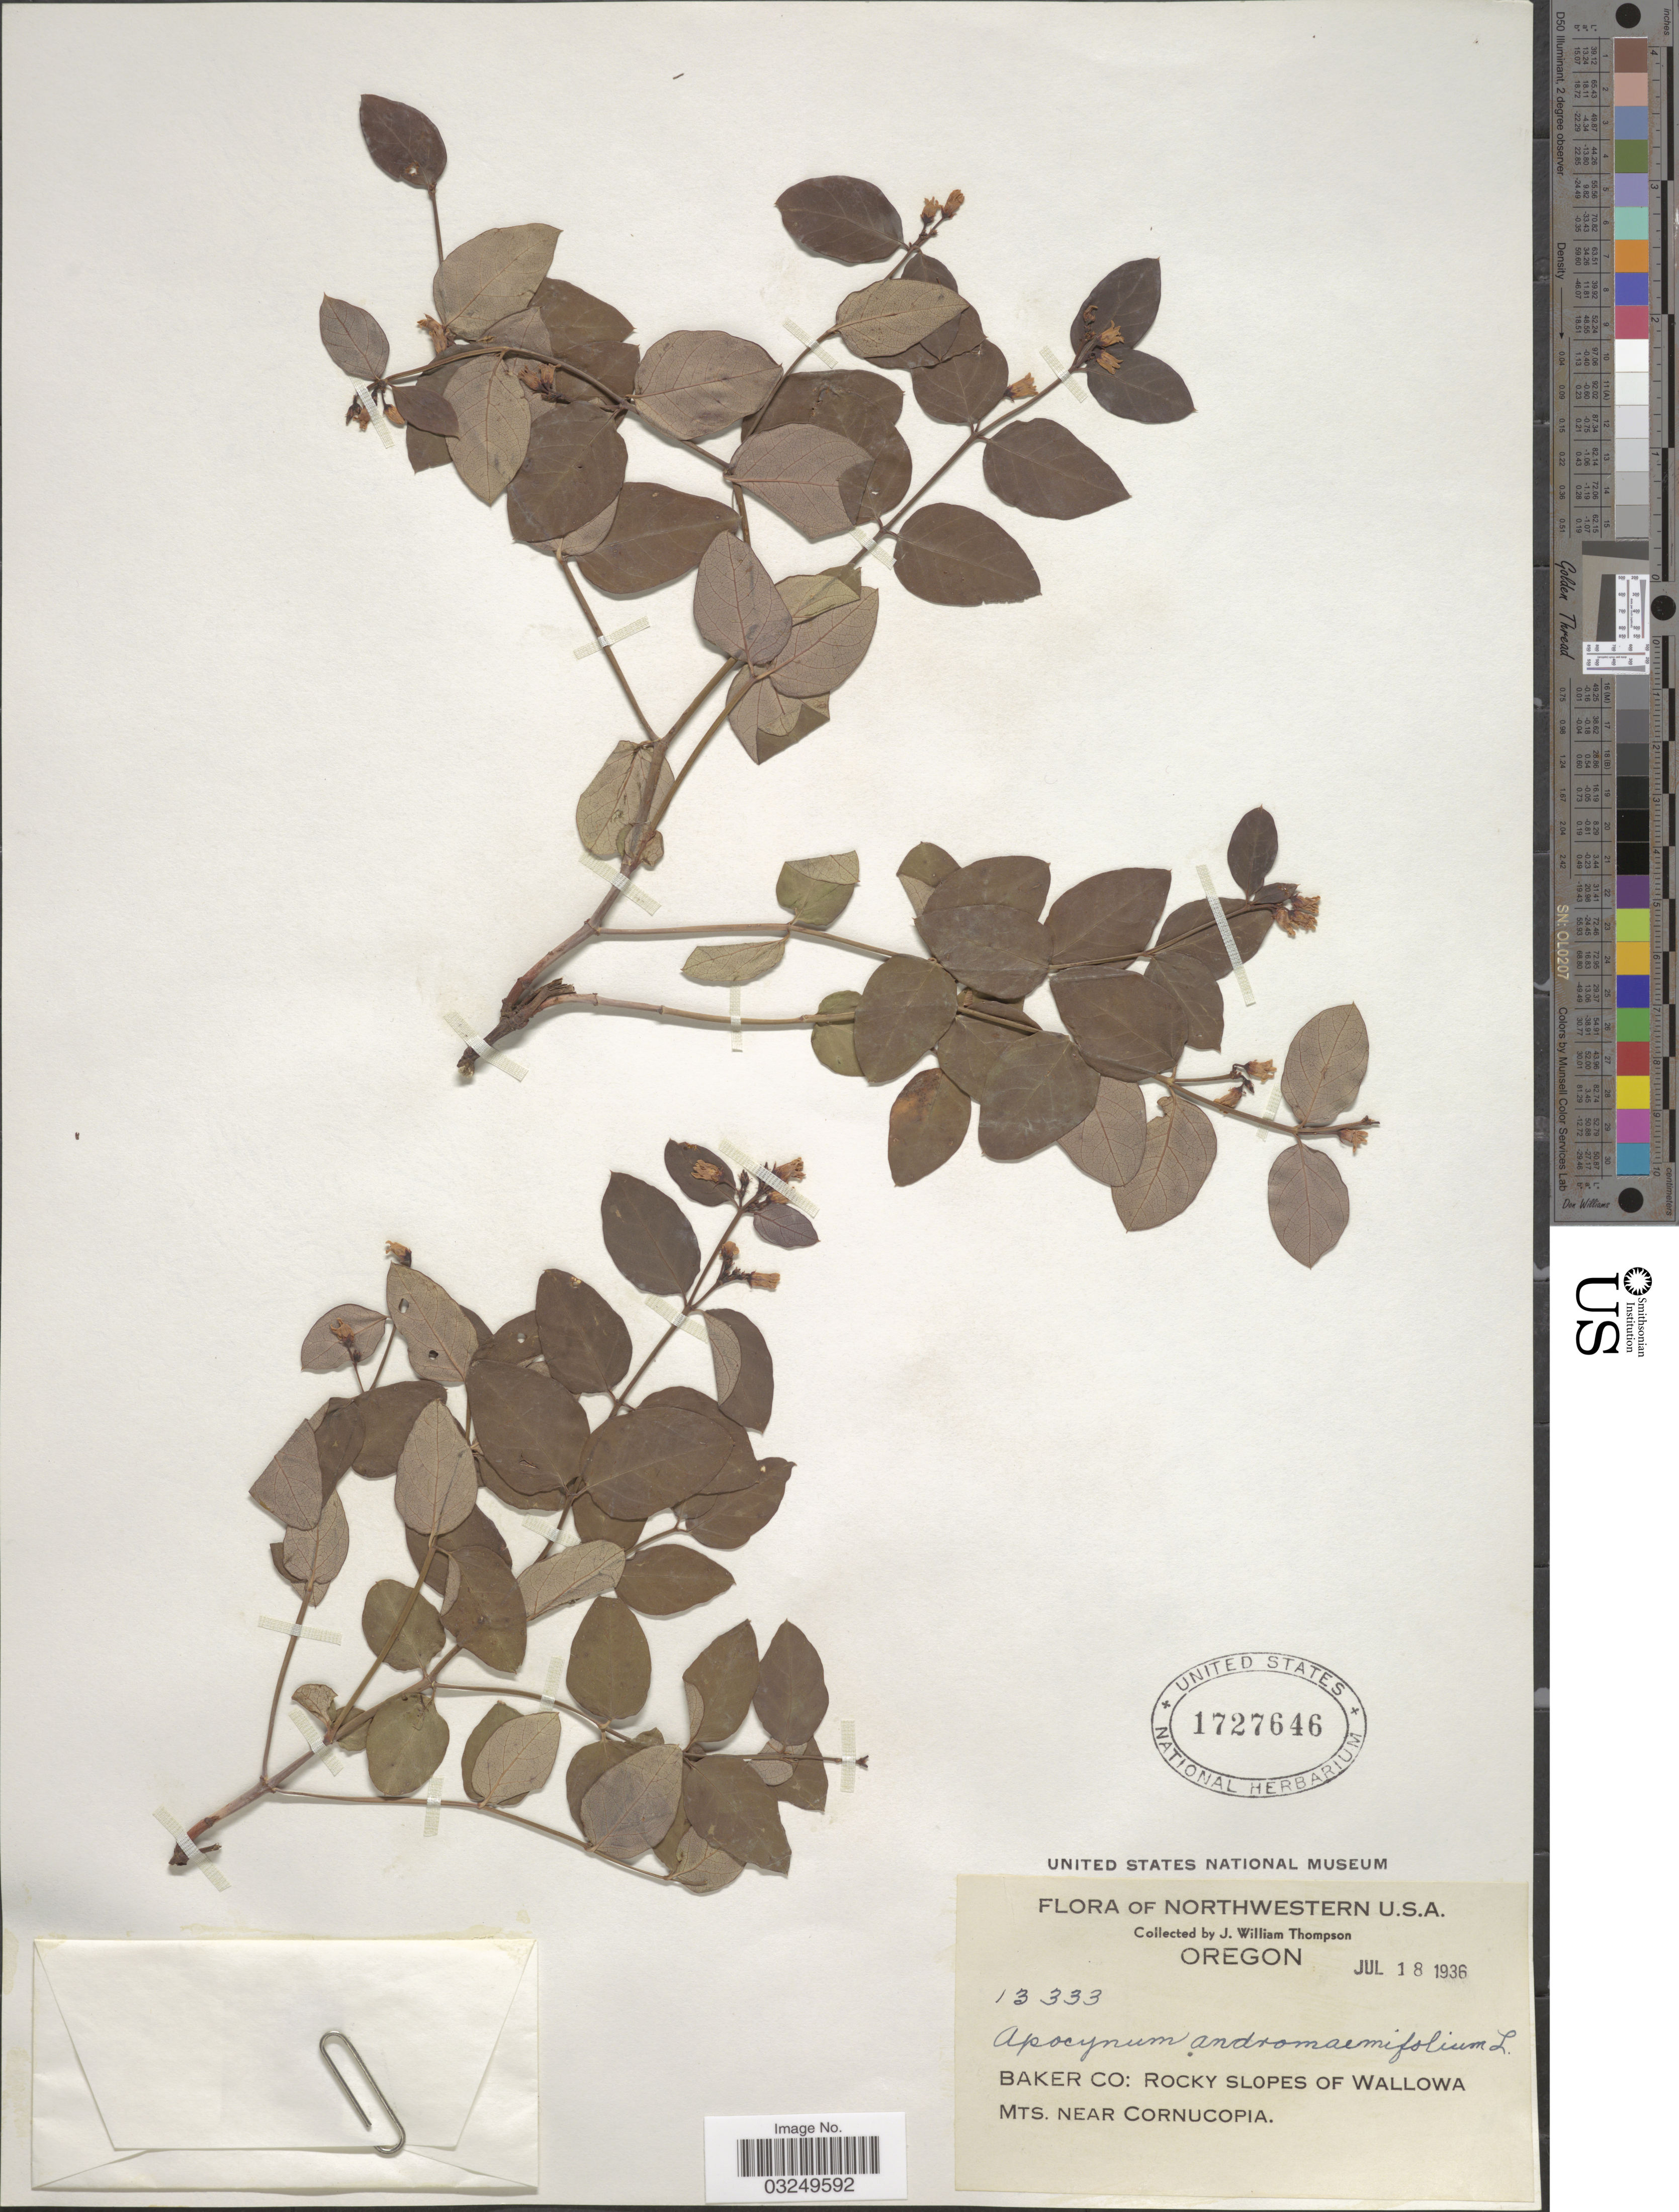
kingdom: Plantae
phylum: Tracheophyta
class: Magnoliopsida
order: Gentianales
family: Apocynaceae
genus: Apocynum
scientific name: Apocynum androsaemifolium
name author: L.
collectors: J. W. Thompson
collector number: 13333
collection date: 1936-07-18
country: United States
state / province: Oregon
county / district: Baker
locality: Northwestern U. S. A. Baker Co: Rocky slopes of Wallowa. Mts. near Cornucopia.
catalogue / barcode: US 1727646